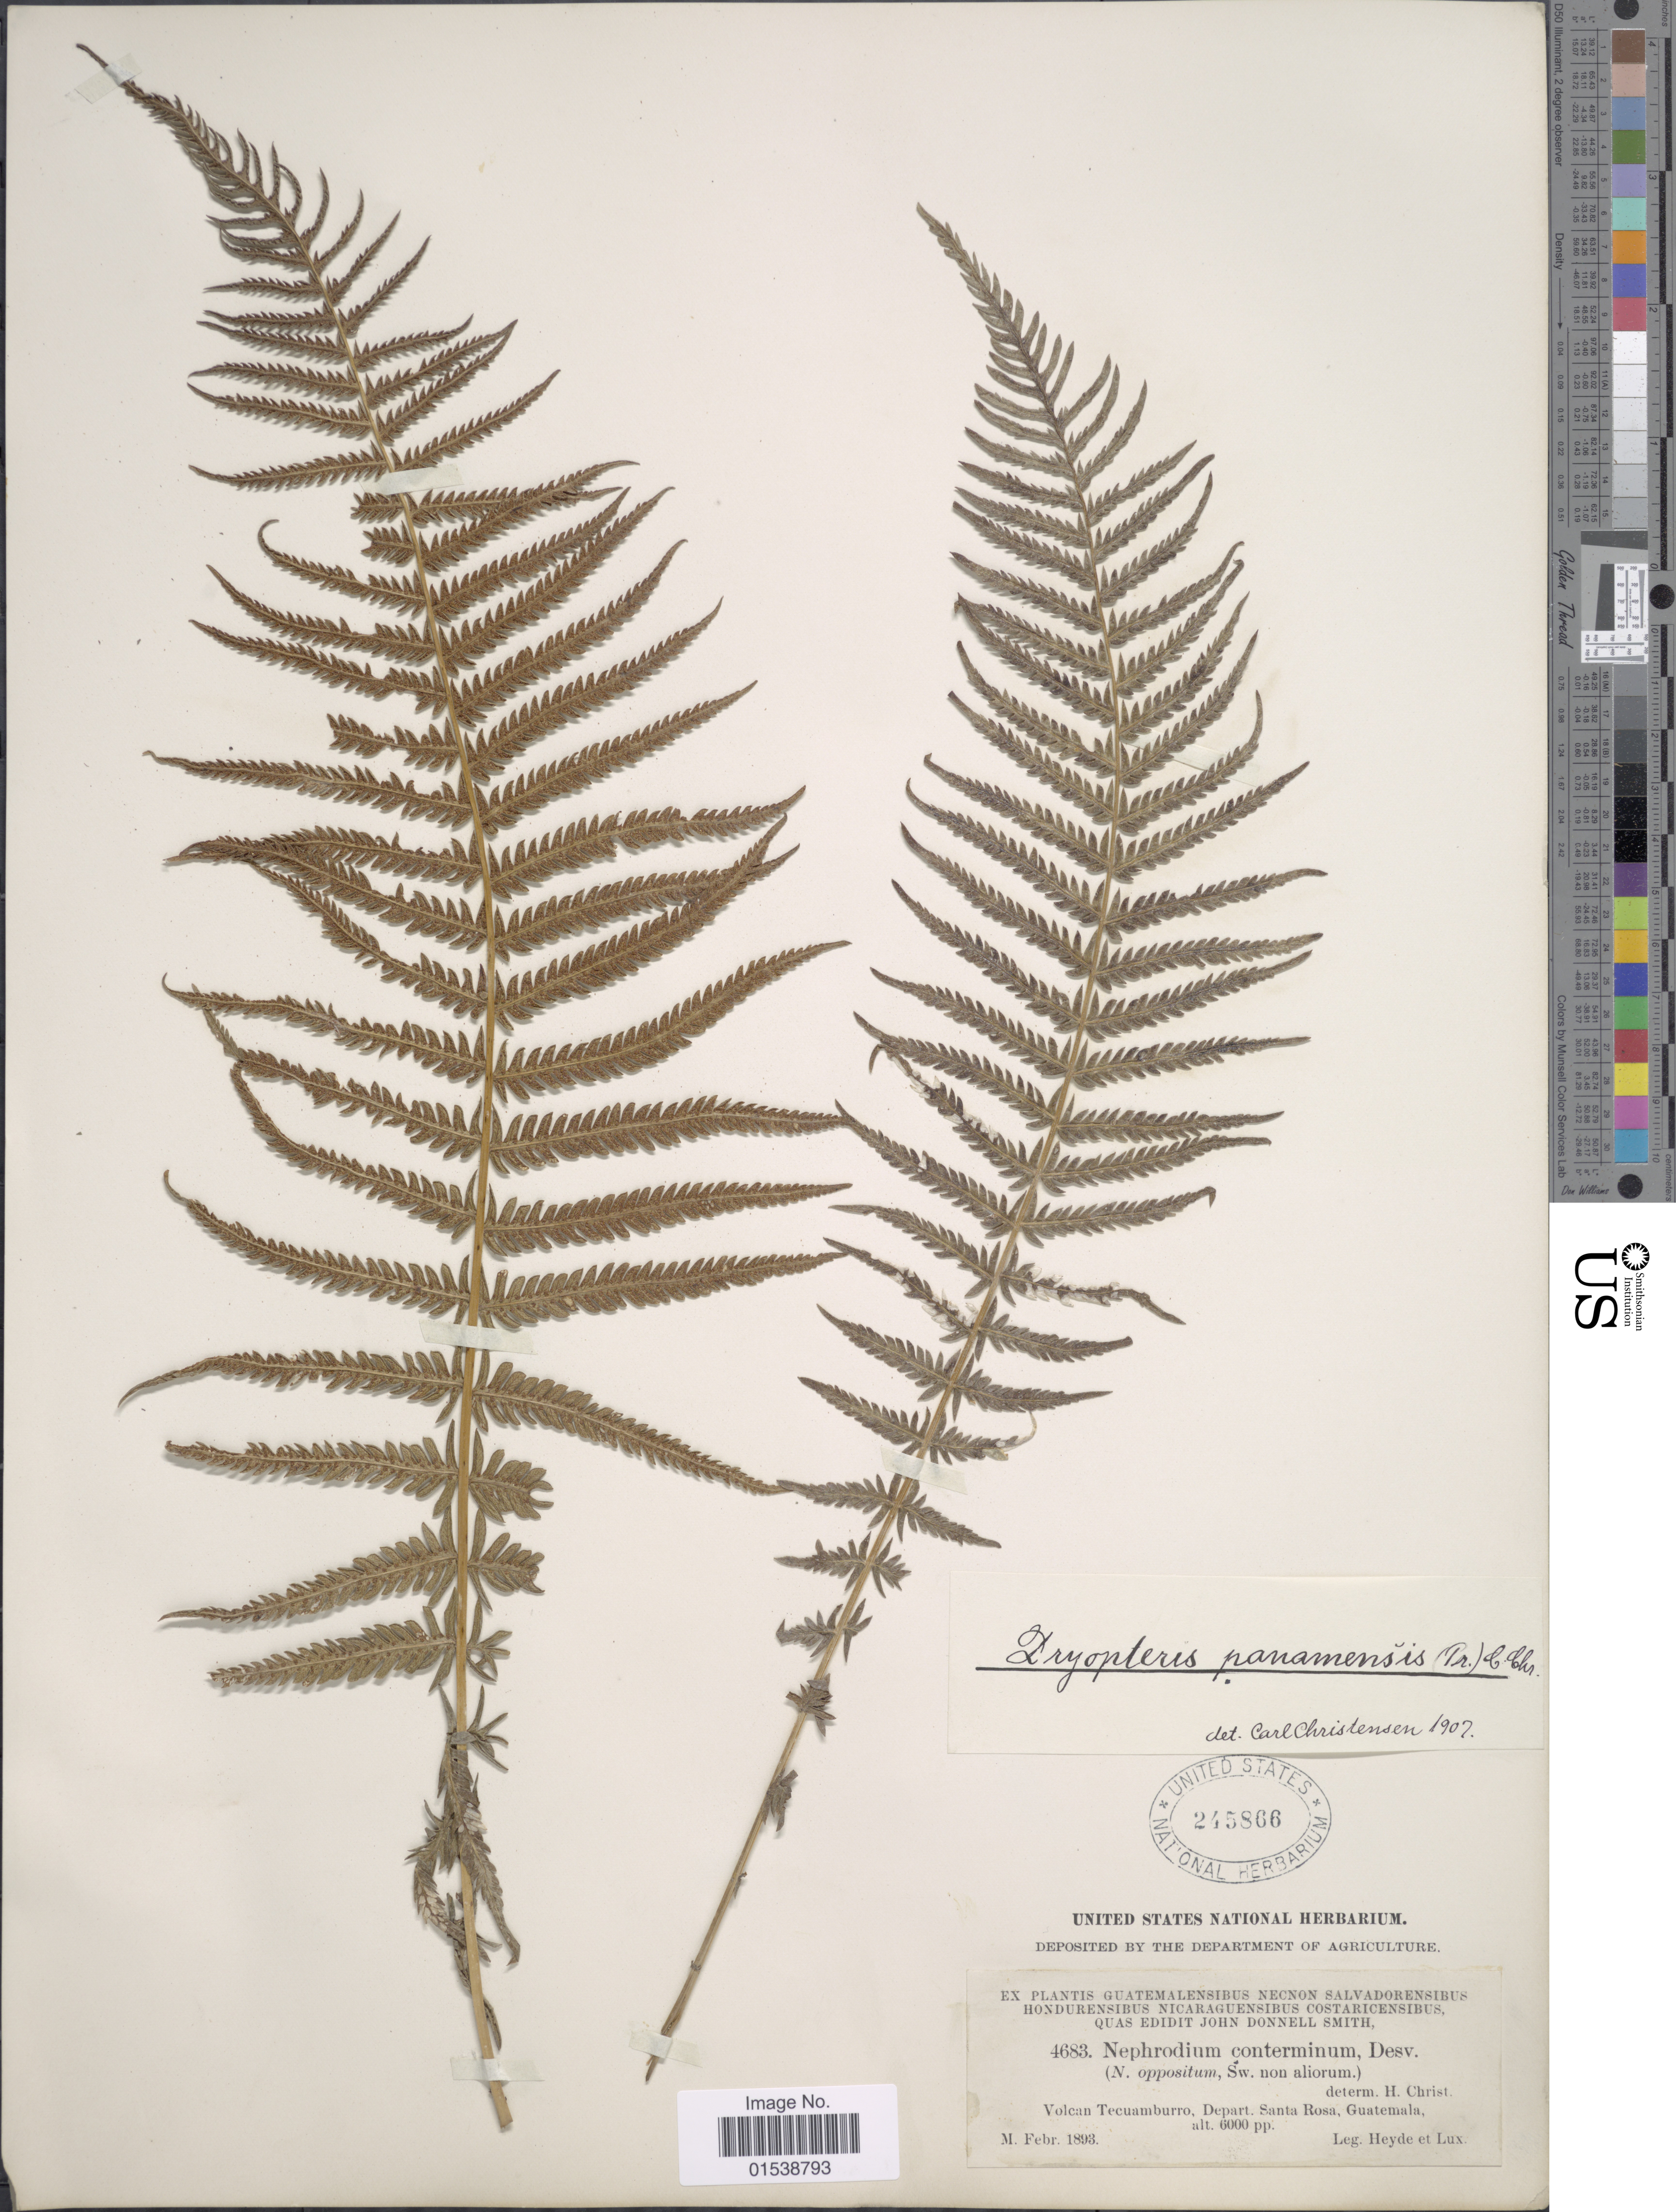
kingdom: Plantae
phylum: Tracheophyta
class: Polypodiopsida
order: Polypodiales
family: Thelypteridaceae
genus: Amauropelta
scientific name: Amauropelta resinifera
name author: (Desv.) Pic. Serm.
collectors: Heyde & Lux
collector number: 4683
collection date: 1893-02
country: Guatemala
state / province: Santa Rosa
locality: Volcan Tecuamburro, Depart. Santa Rosa, Guatemala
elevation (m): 1829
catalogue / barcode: US 245866